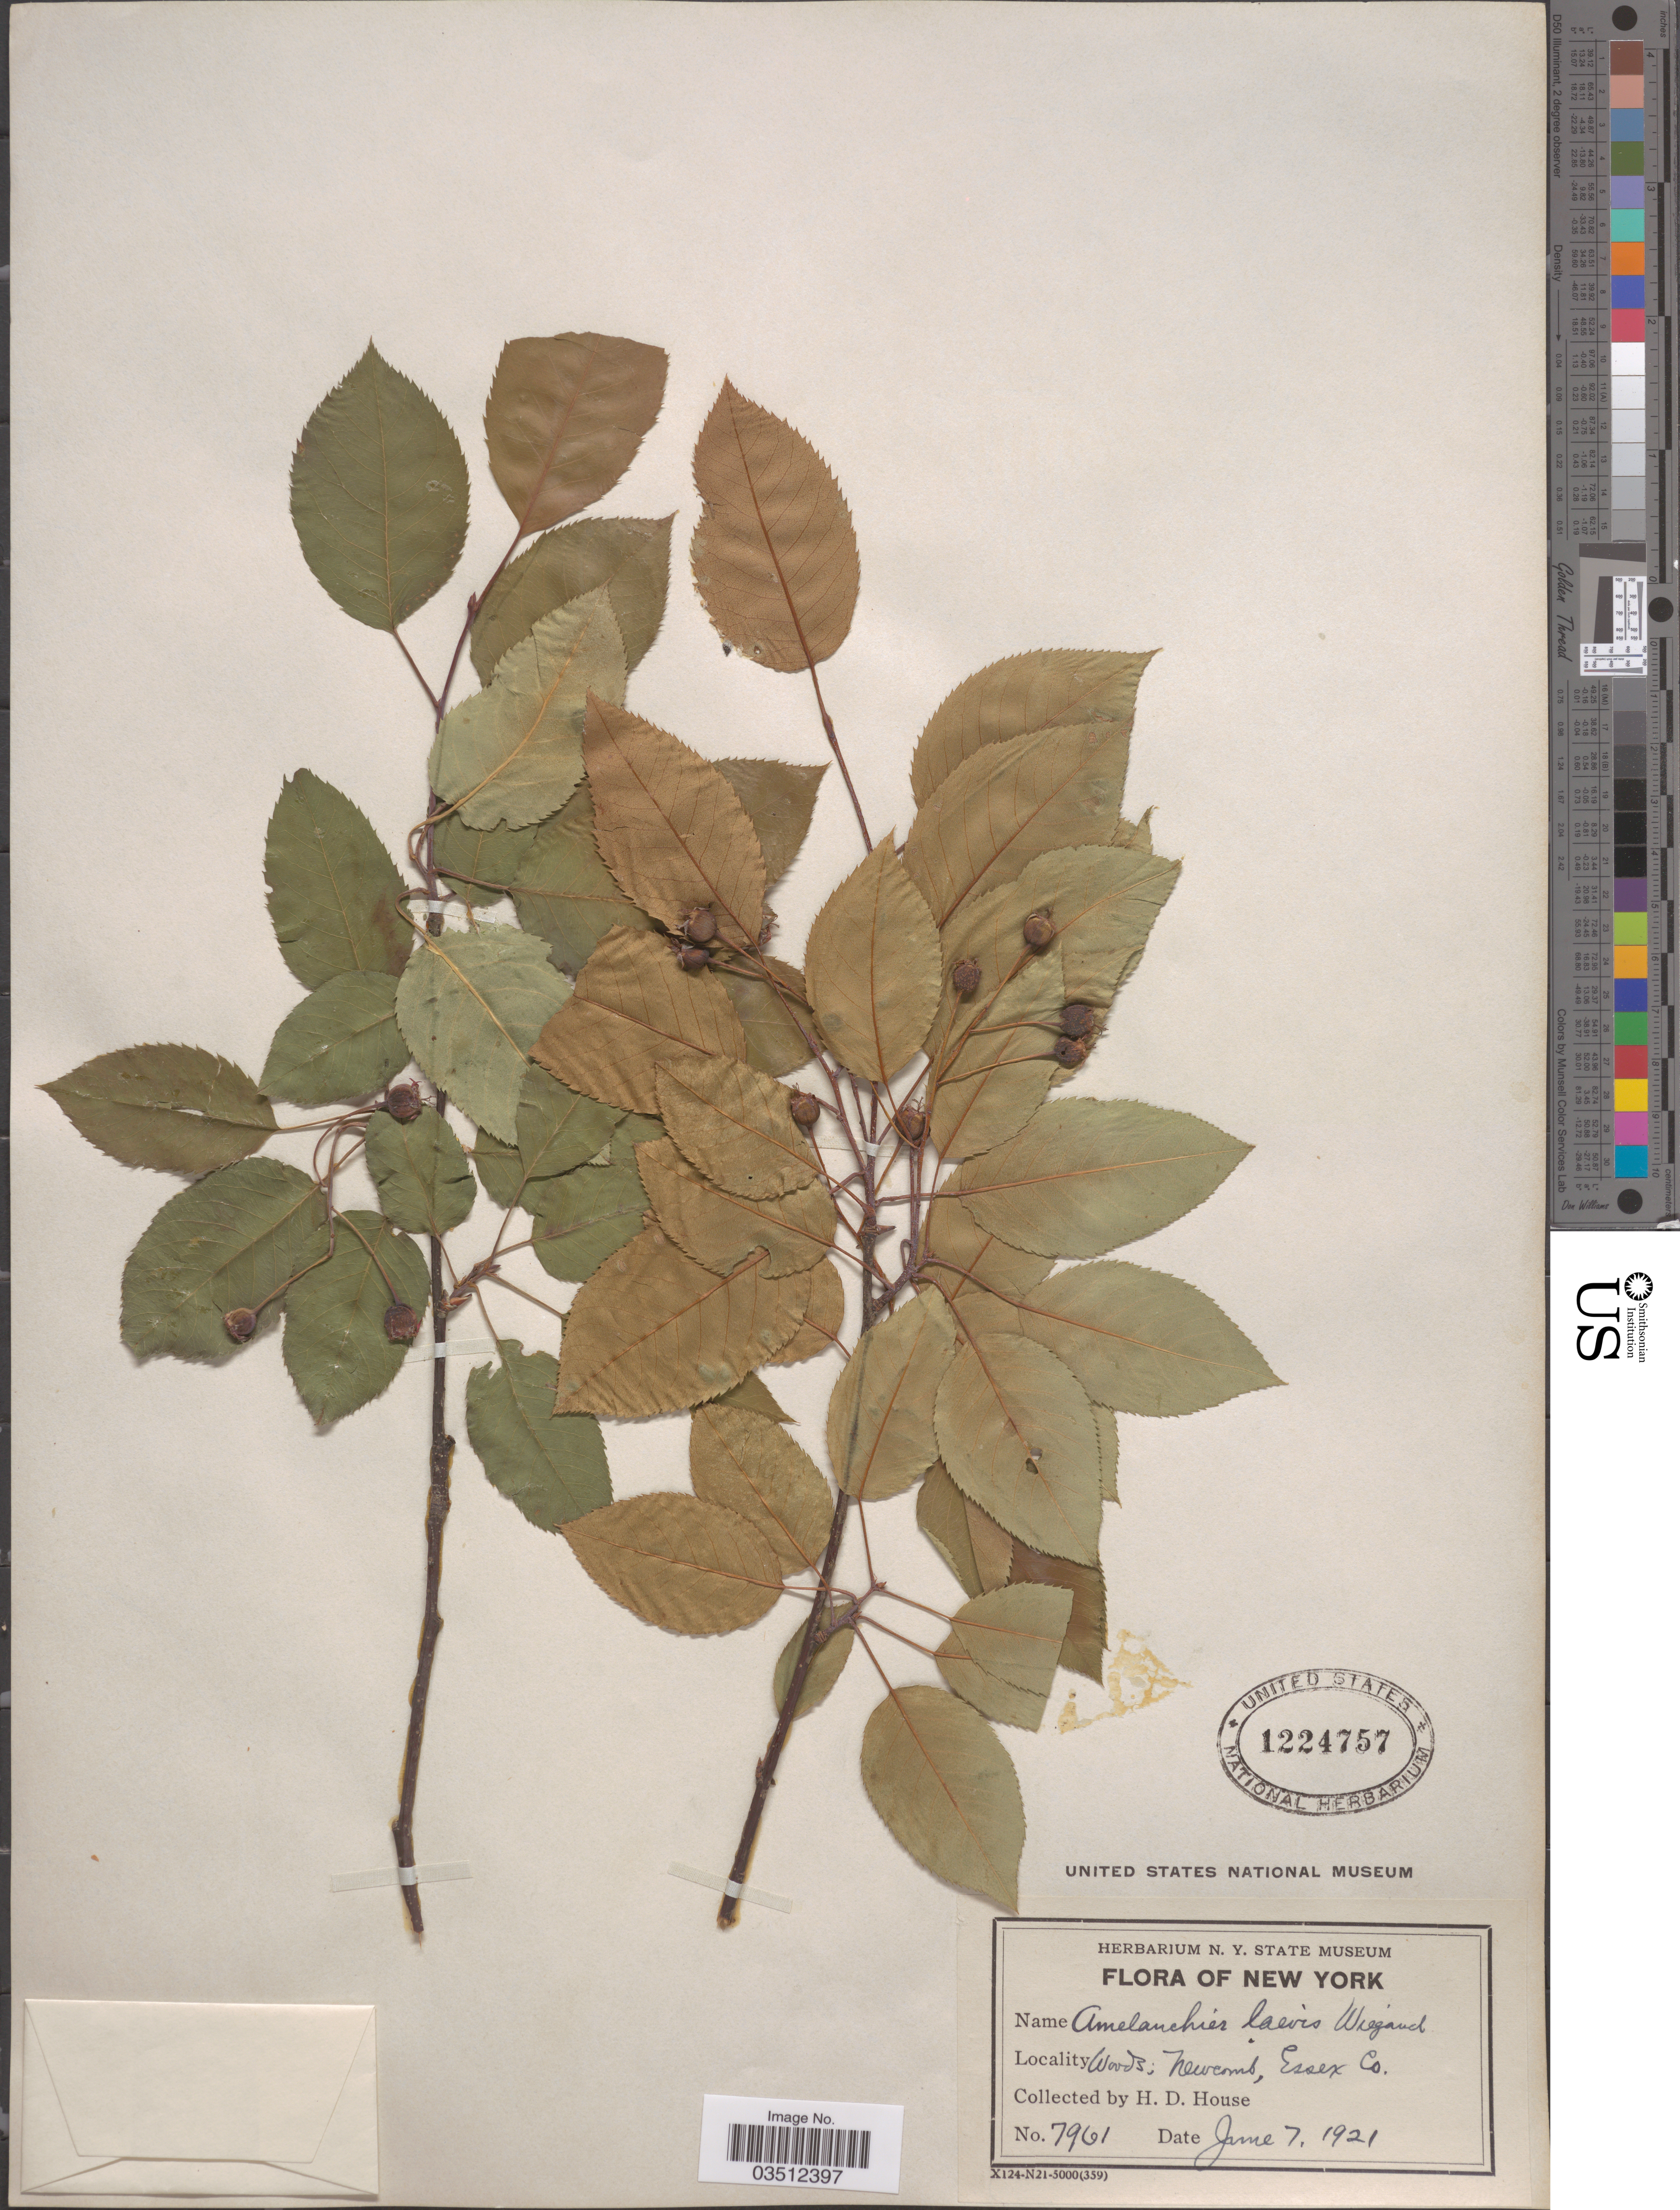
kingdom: Plantae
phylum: Tracheophyta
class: Magnoliopsida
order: Rosales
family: Rosaceae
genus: Amelanchier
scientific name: Amelanchier laevis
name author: Wiegand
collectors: H. D. House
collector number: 7961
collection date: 1921-06-07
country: United States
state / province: New York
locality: Woods; Newcomb, Essex Co.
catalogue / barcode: US 1224757